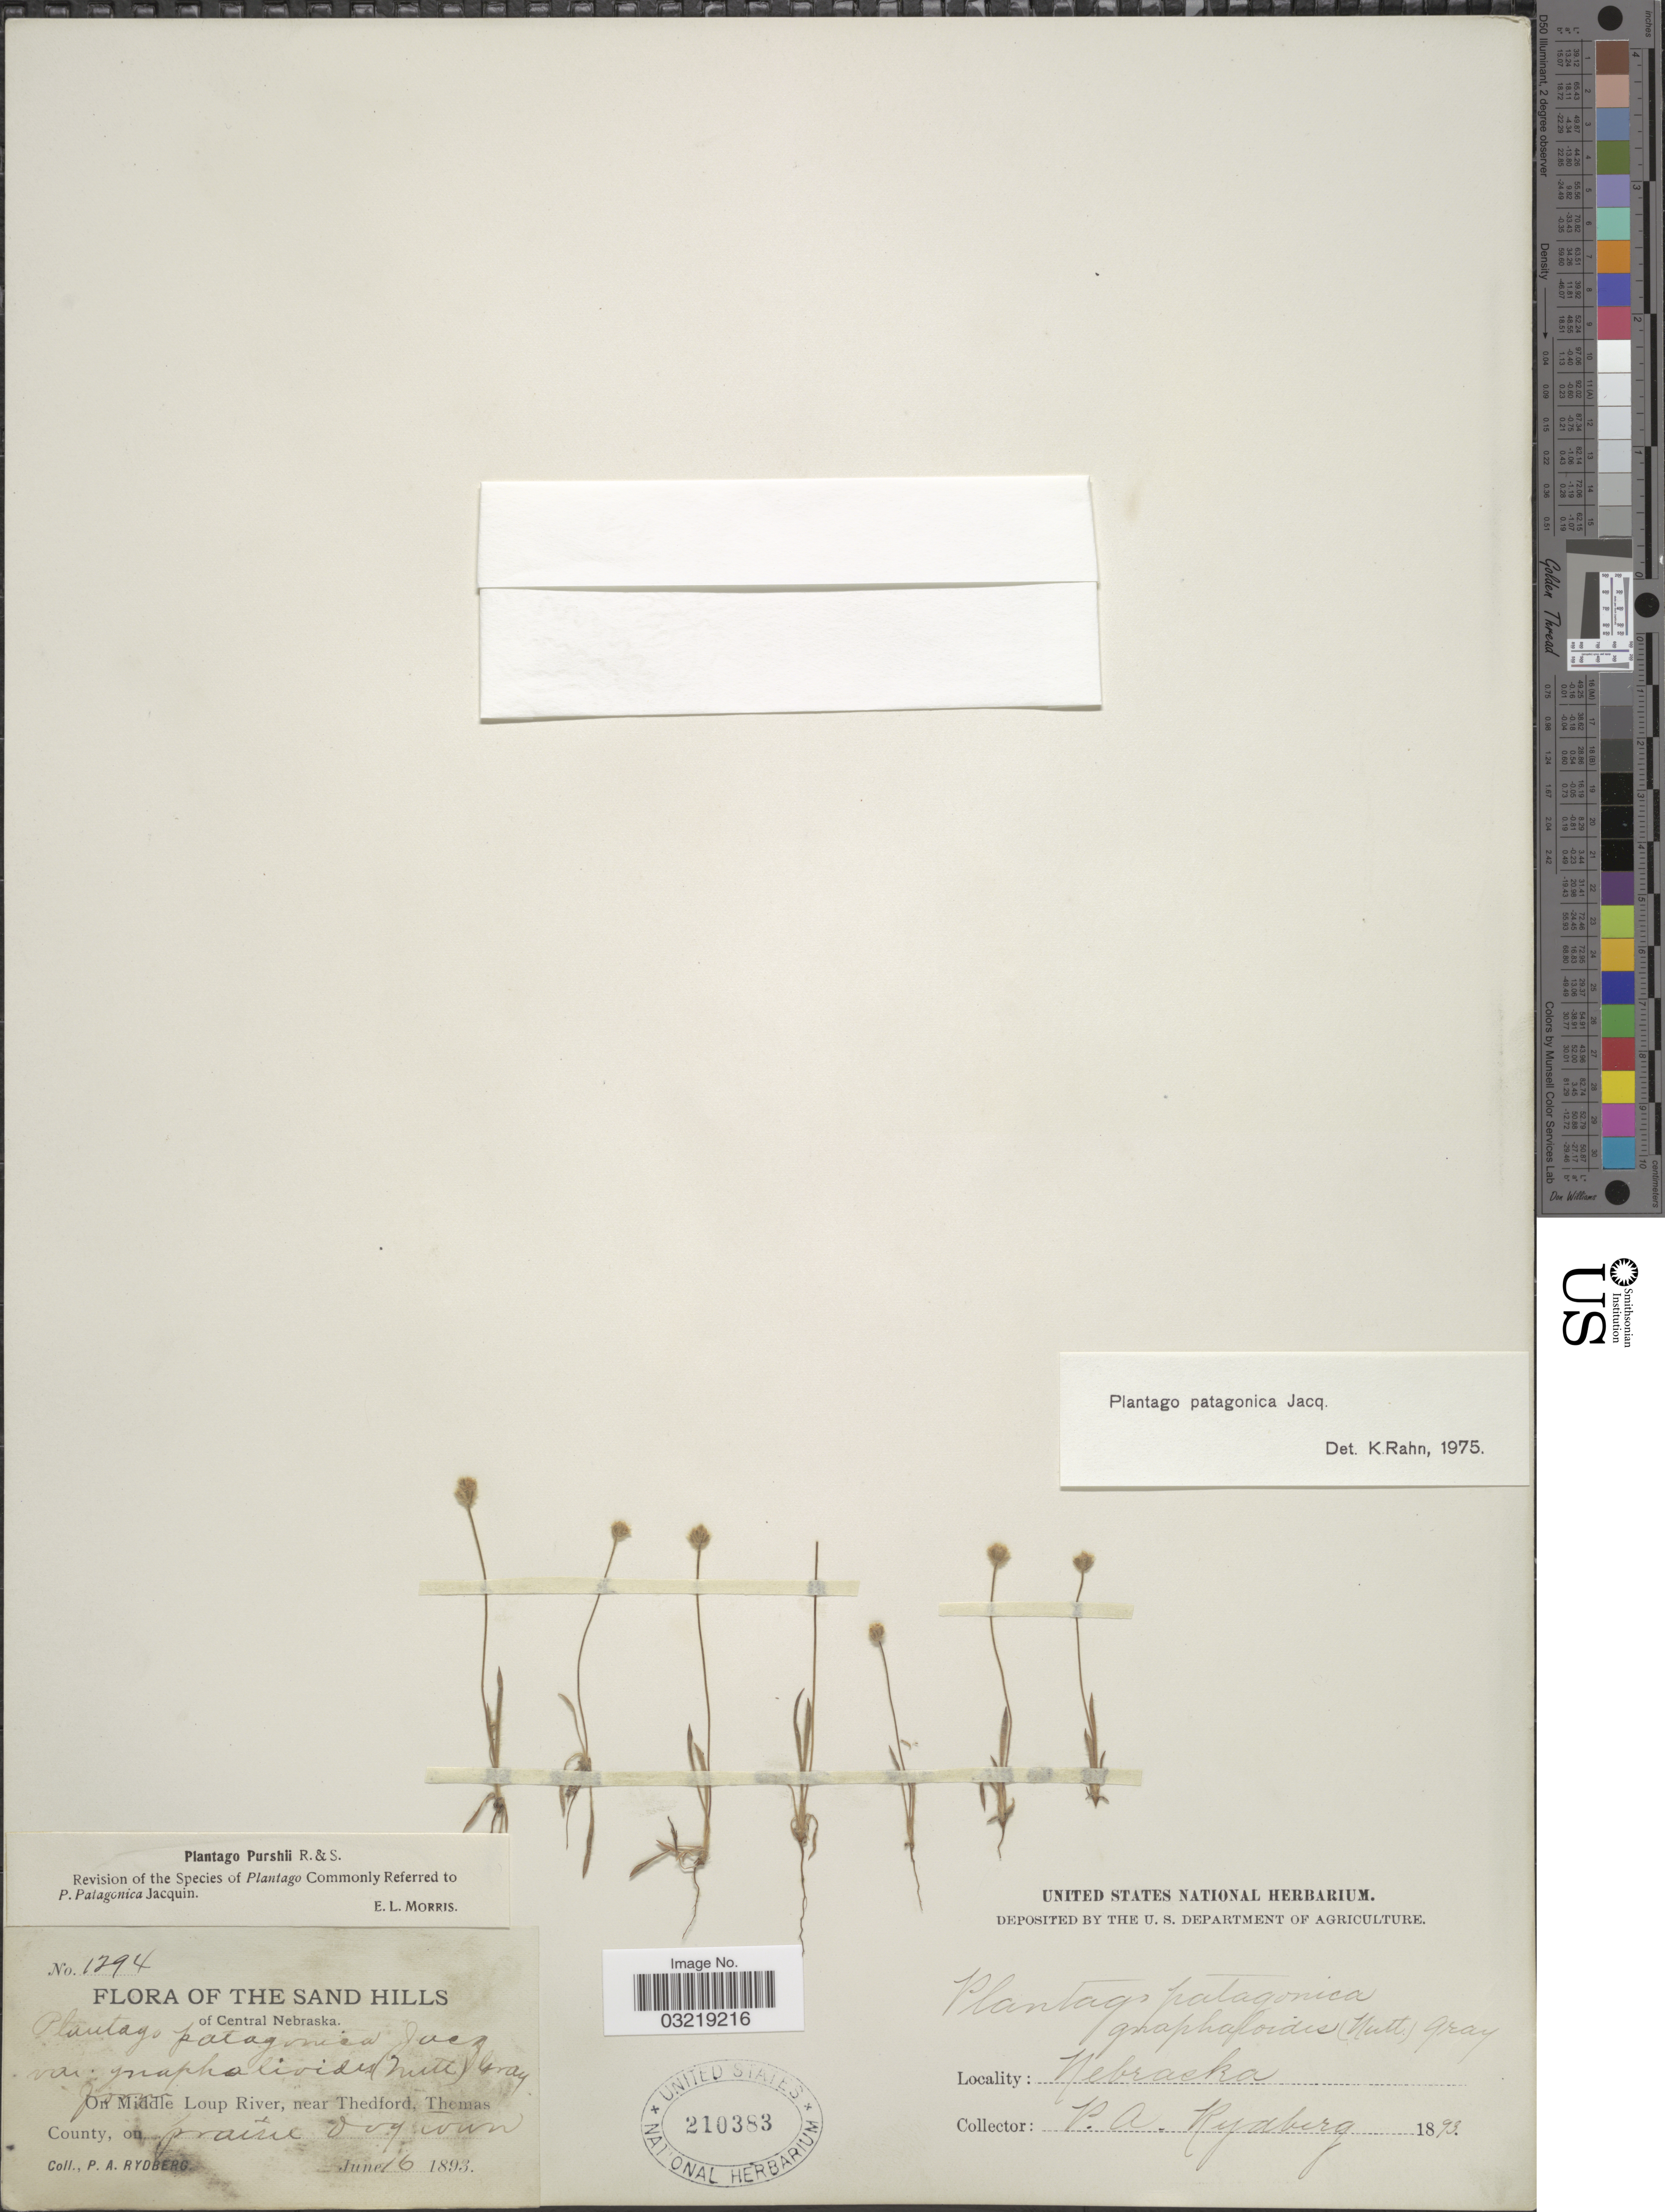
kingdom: Plantae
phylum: Tracheophyta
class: Magnoliopsida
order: Lamiales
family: Plantaginaceae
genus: Plantago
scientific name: Plantago patagonica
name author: Jacq.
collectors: P. A. Rydberg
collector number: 1294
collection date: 1893-06-16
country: United States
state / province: Nebraska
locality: The Sand Hills. On Middle Loup River, near Thedford, Thomas County, on prairie dog town.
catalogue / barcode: US 210383